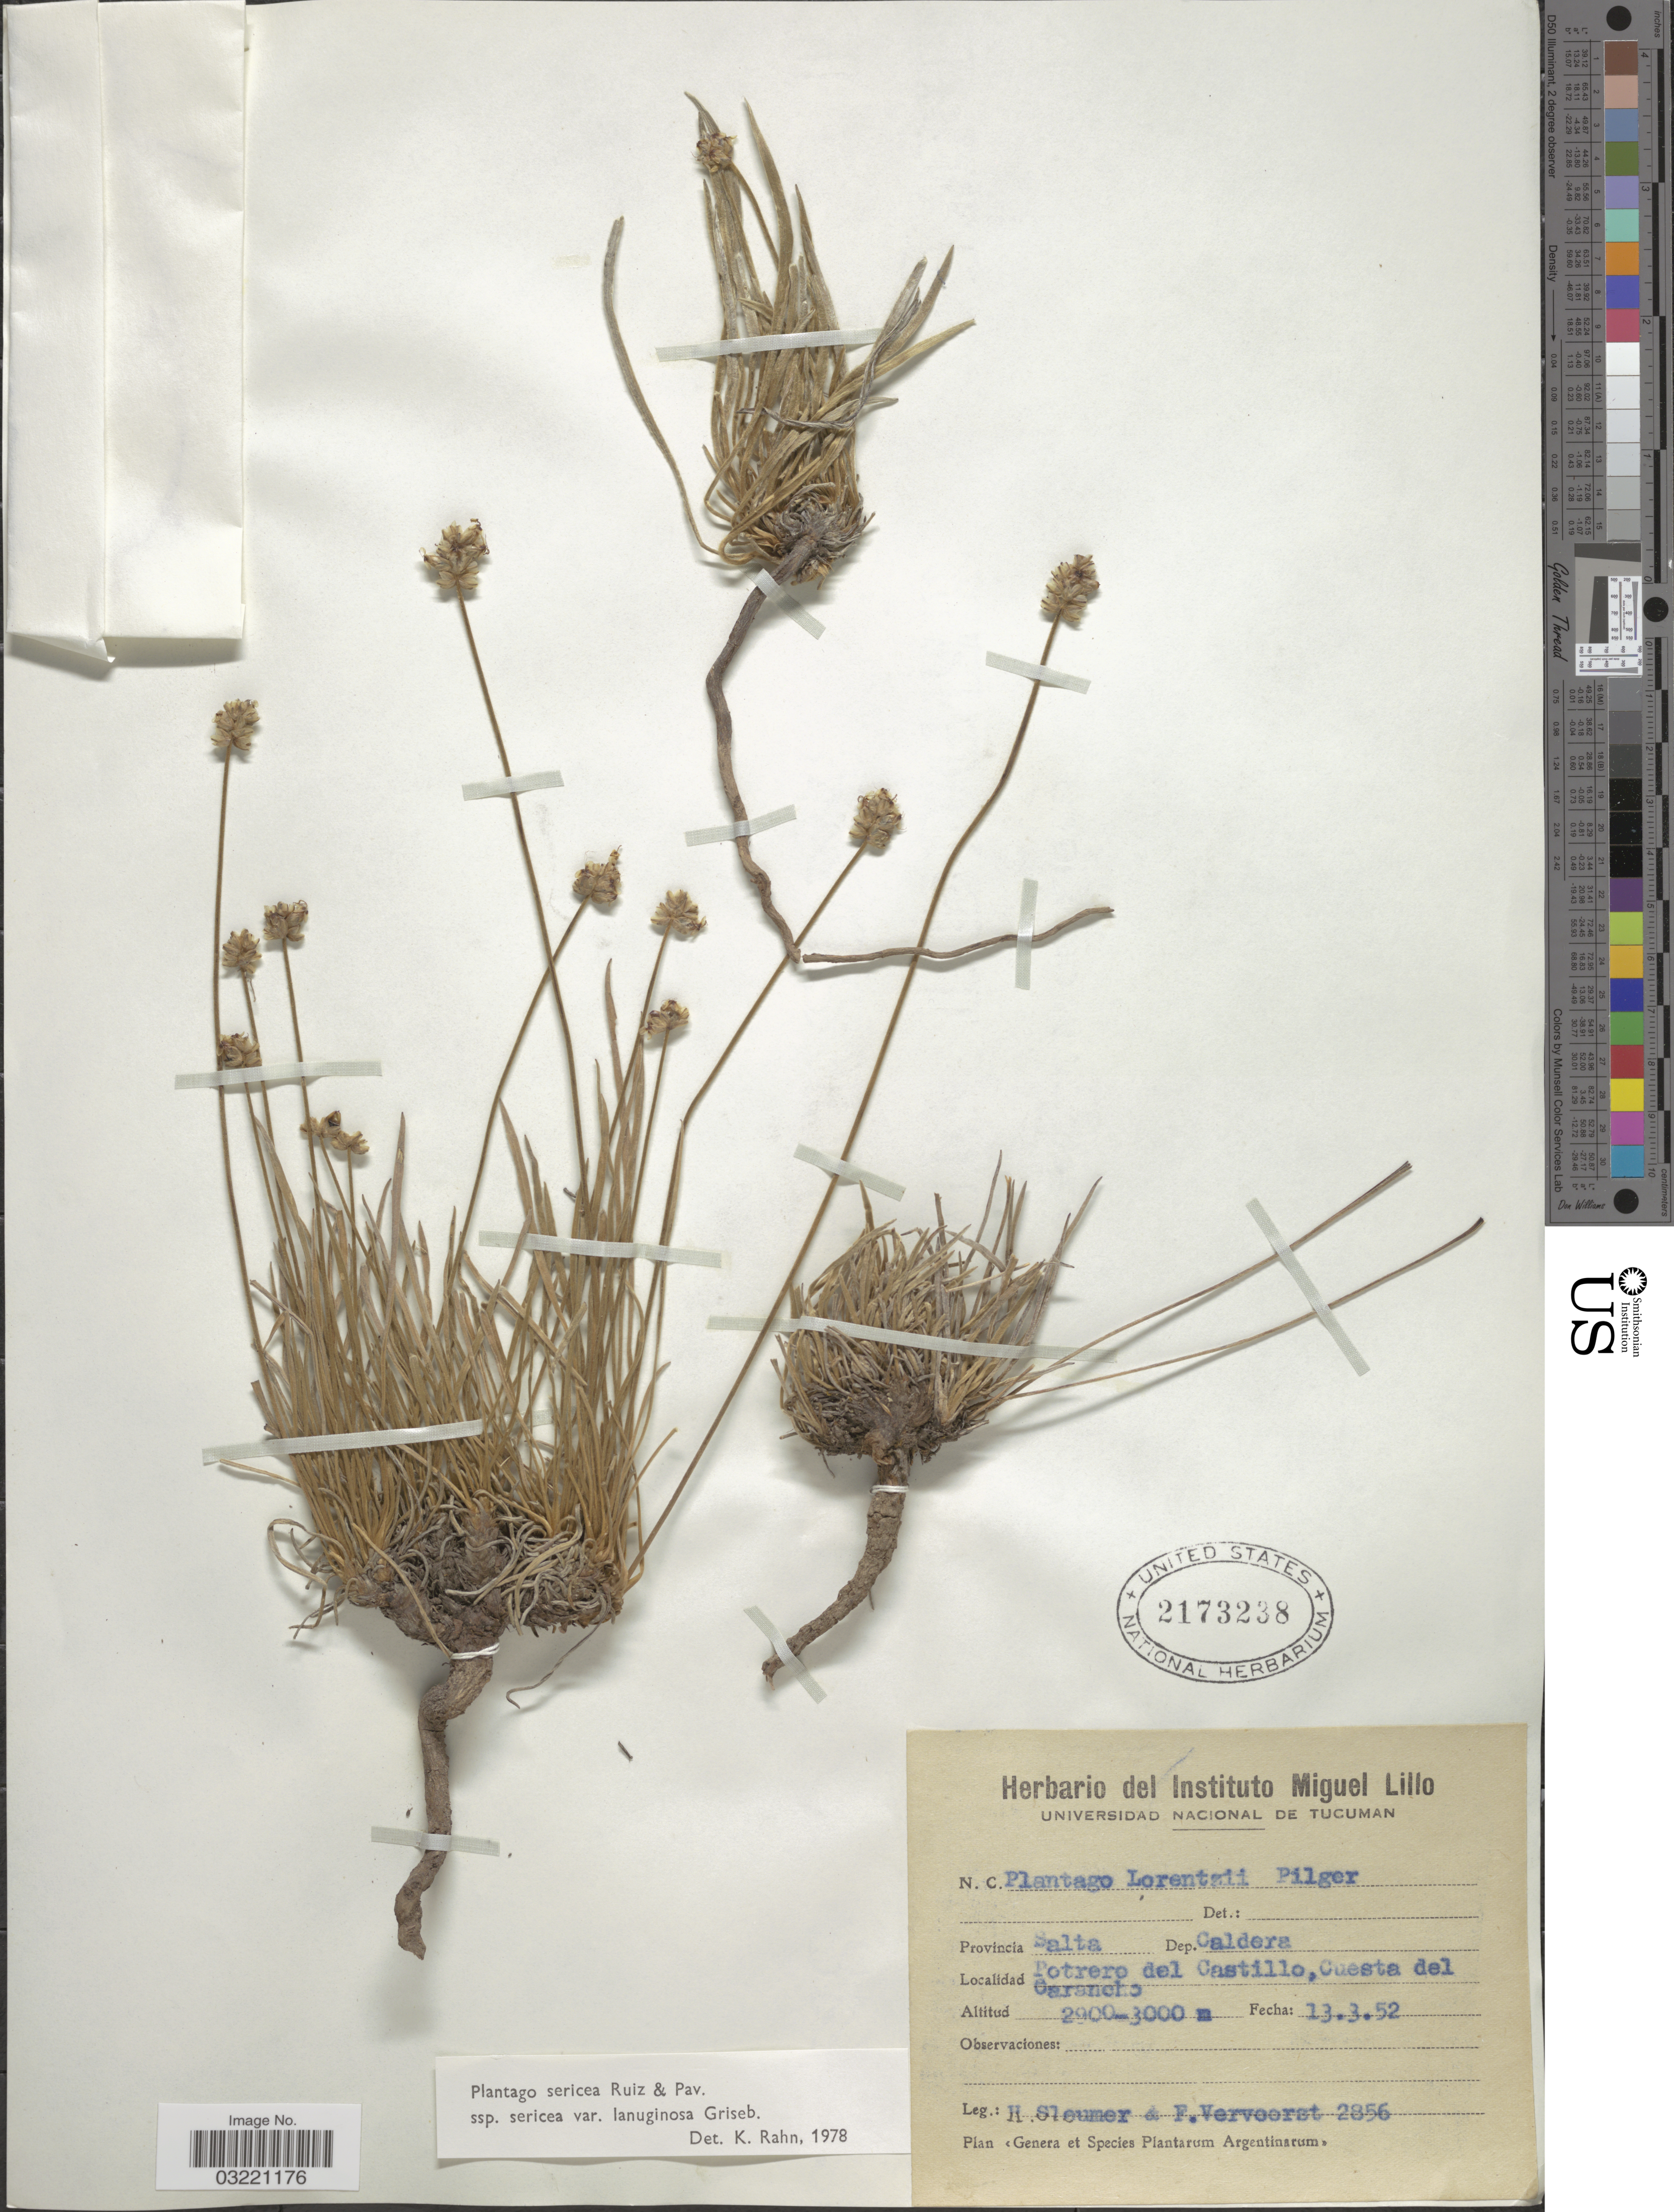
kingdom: Plantae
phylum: Tracheophyta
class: Magnoliopsida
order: Lamiales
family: Plantaginaceae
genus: Plantago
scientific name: Plantago sericea var. lanuginosa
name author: Griseb.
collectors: H. O. Sleumer & F. Vervoorst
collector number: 2856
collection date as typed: Transcribed d/m/y: 13/3/52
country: Argentina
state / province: Salta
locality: Dep. Caldera. Potrero del Castillo, Cuesta del Carancho.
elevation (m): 2900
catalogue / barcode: US 2173238